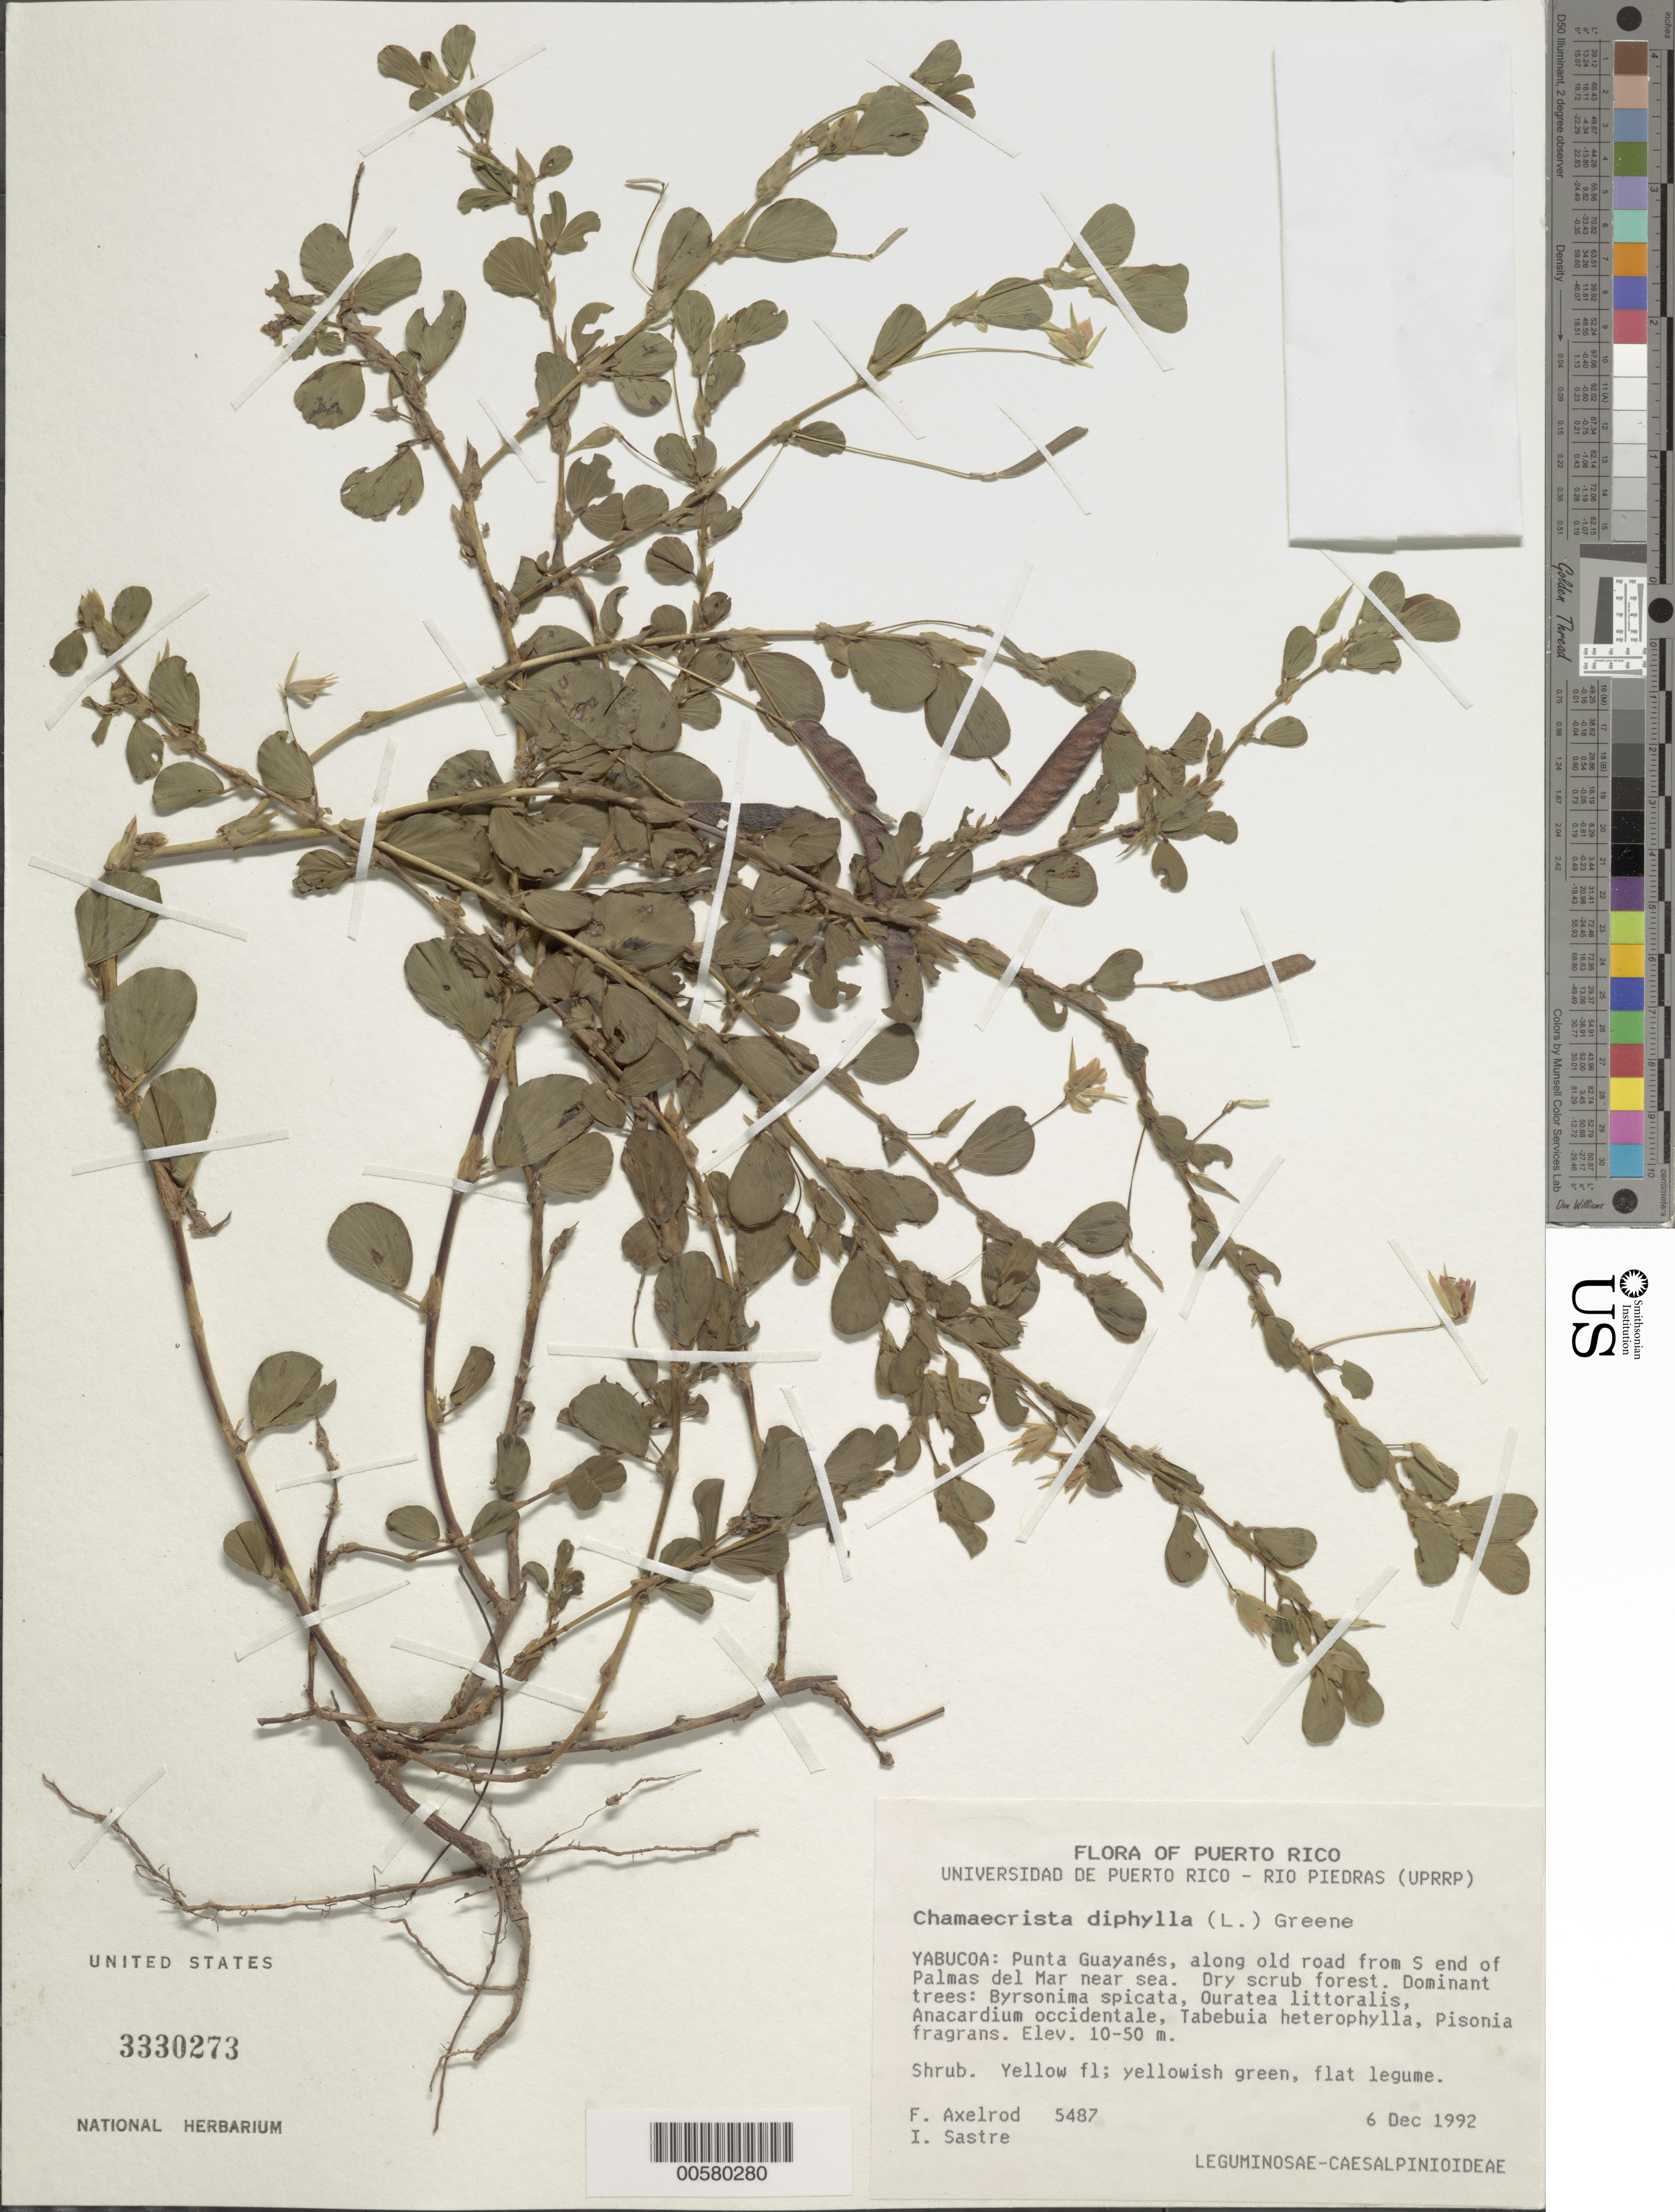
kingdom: Plantae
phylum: Tracheophyta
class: Magnoliopsida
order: Fabales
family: Fabaceae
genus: Chamaecrista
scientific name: Chamaecrista diphylla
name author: (L.) Greene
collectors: F. S. Axelrod & I. Sastre-de Jesús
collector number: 5487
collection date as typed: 06 Dec 1992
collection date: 1992-12-06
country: Puerto Rico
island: Greater Antilles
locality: Yabucoa, punta guauanes, s end of palmas del mar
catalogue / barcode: US 3330273